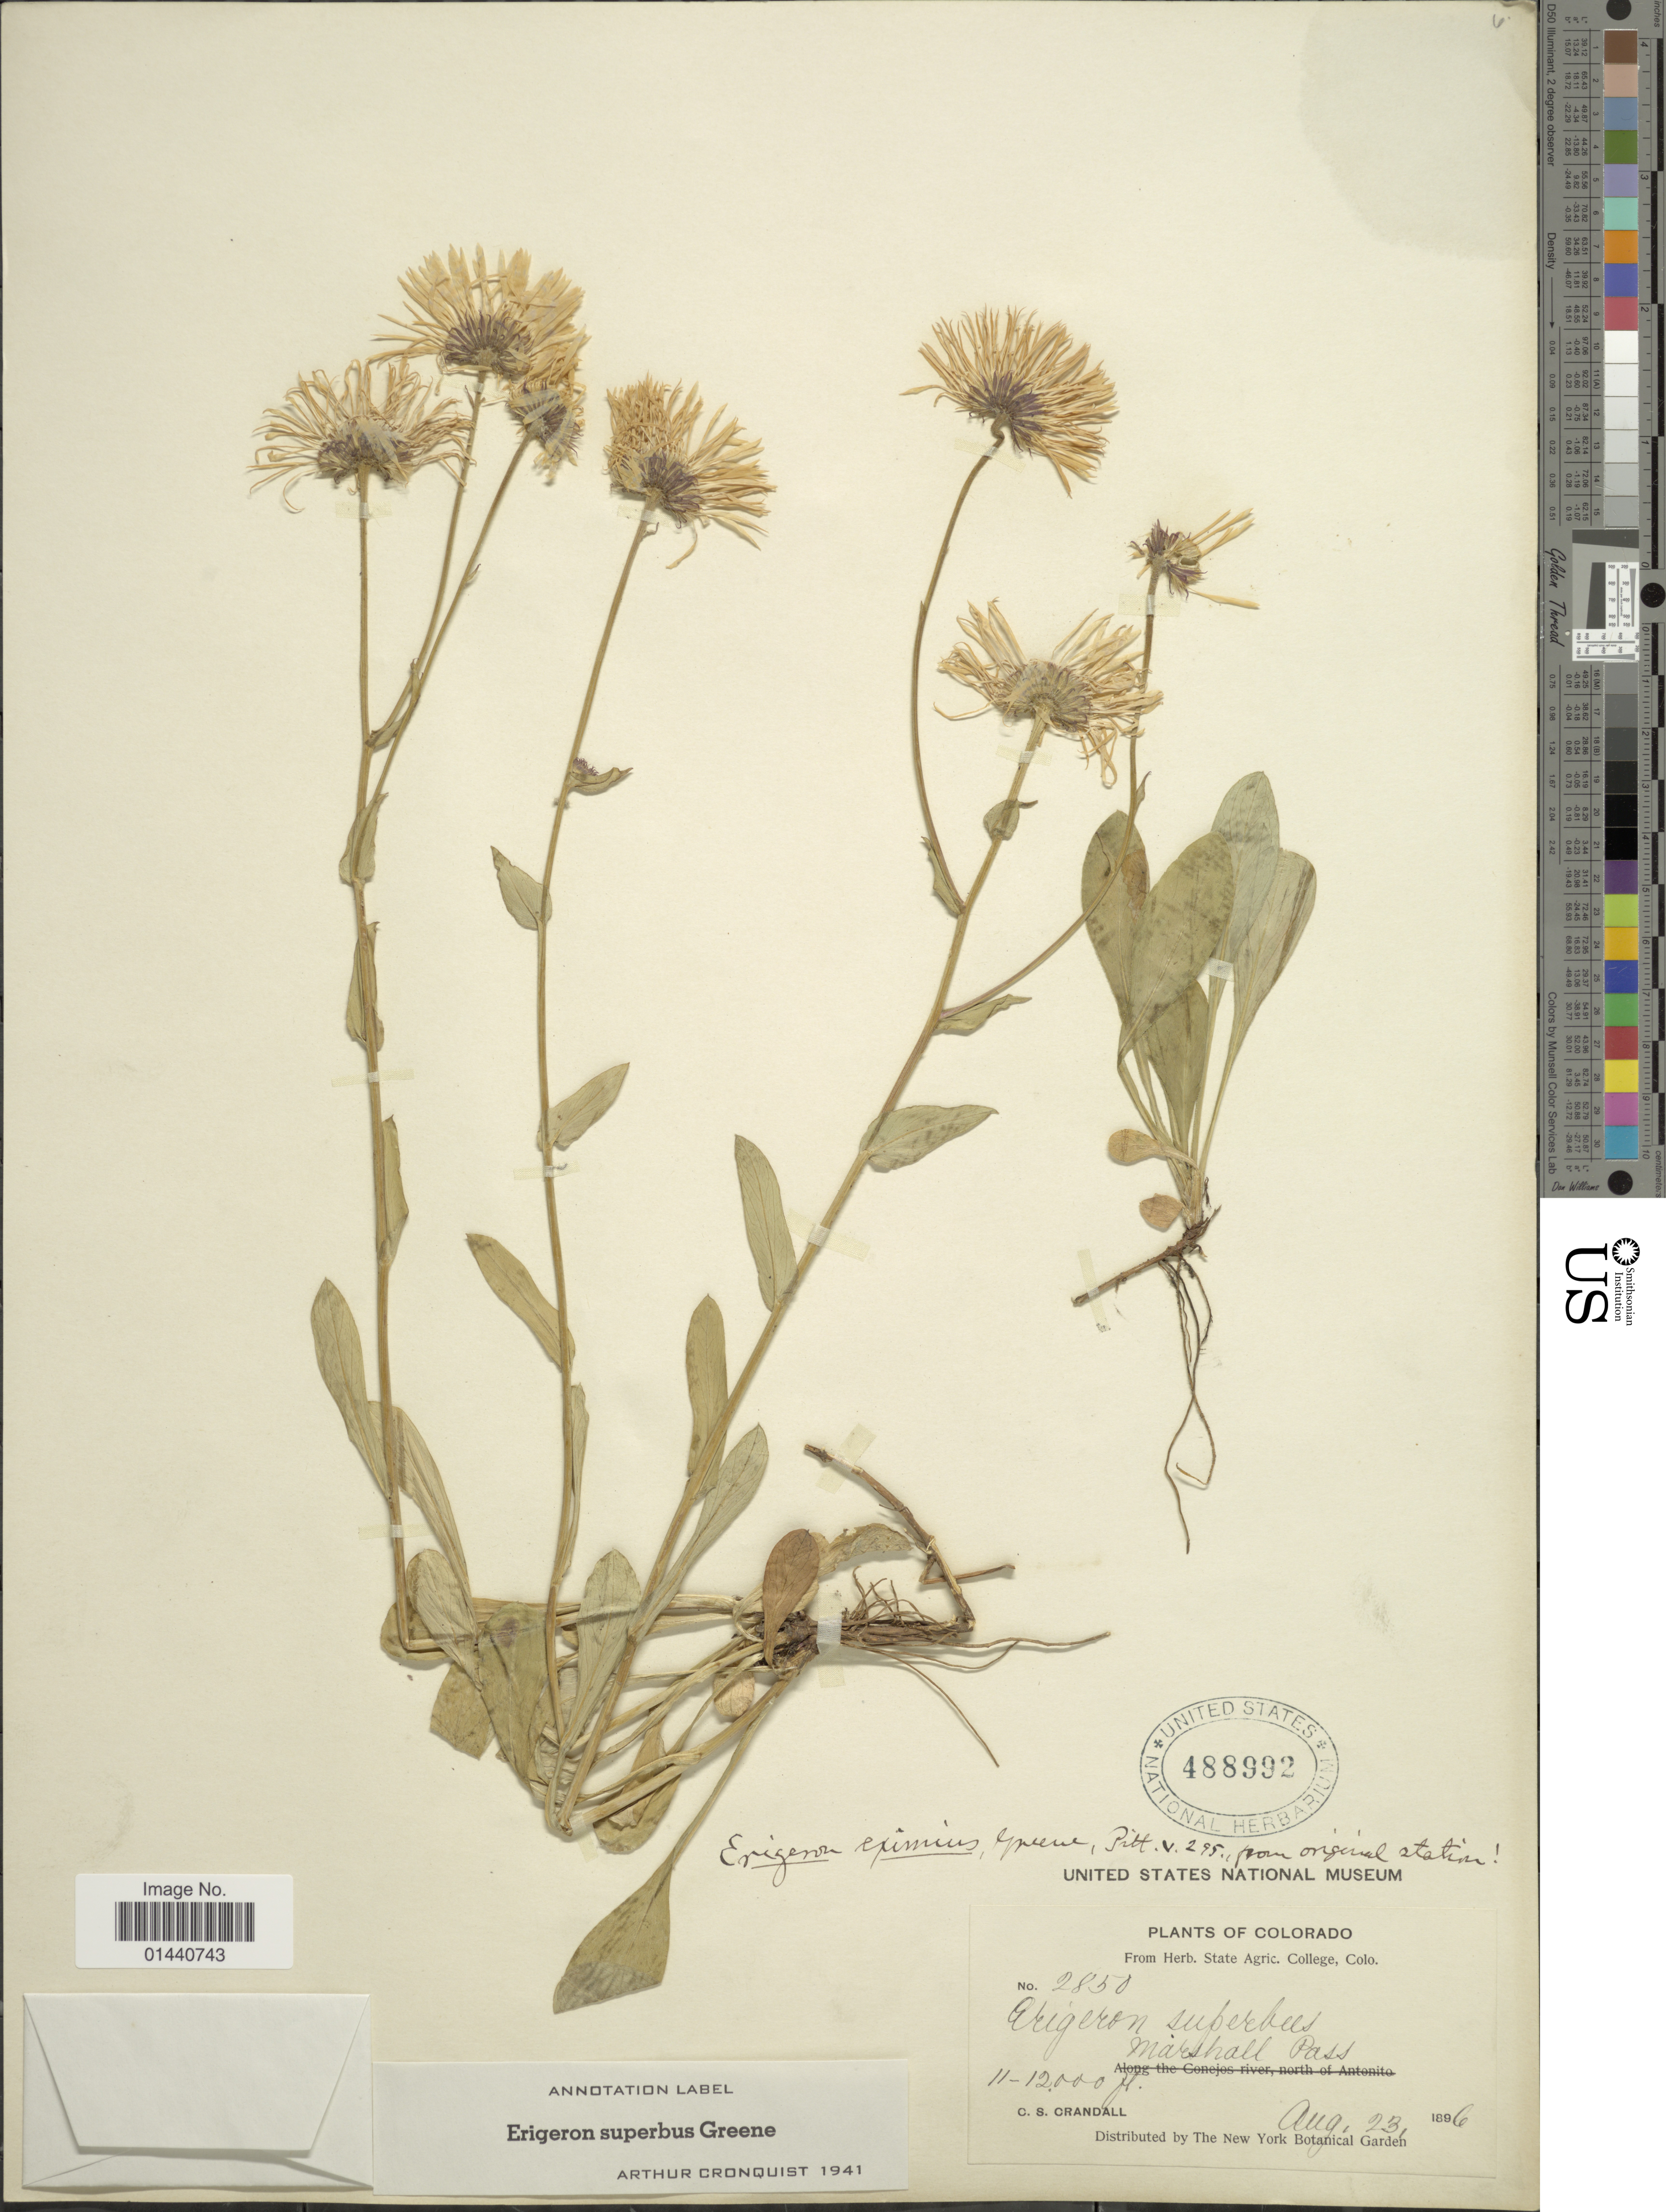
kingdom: Plantae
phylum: Tracheophyta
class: Magnoliopsida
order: Asterales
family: Asteraceae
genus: Erigeron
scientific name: Erigeron superbus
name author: Greene ex Rydb.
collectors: C. Crandall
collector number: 2850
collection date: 1896-08-23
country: United States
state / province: Colorado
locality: Marshall Pass.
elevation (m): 3353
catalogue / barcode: US 488992